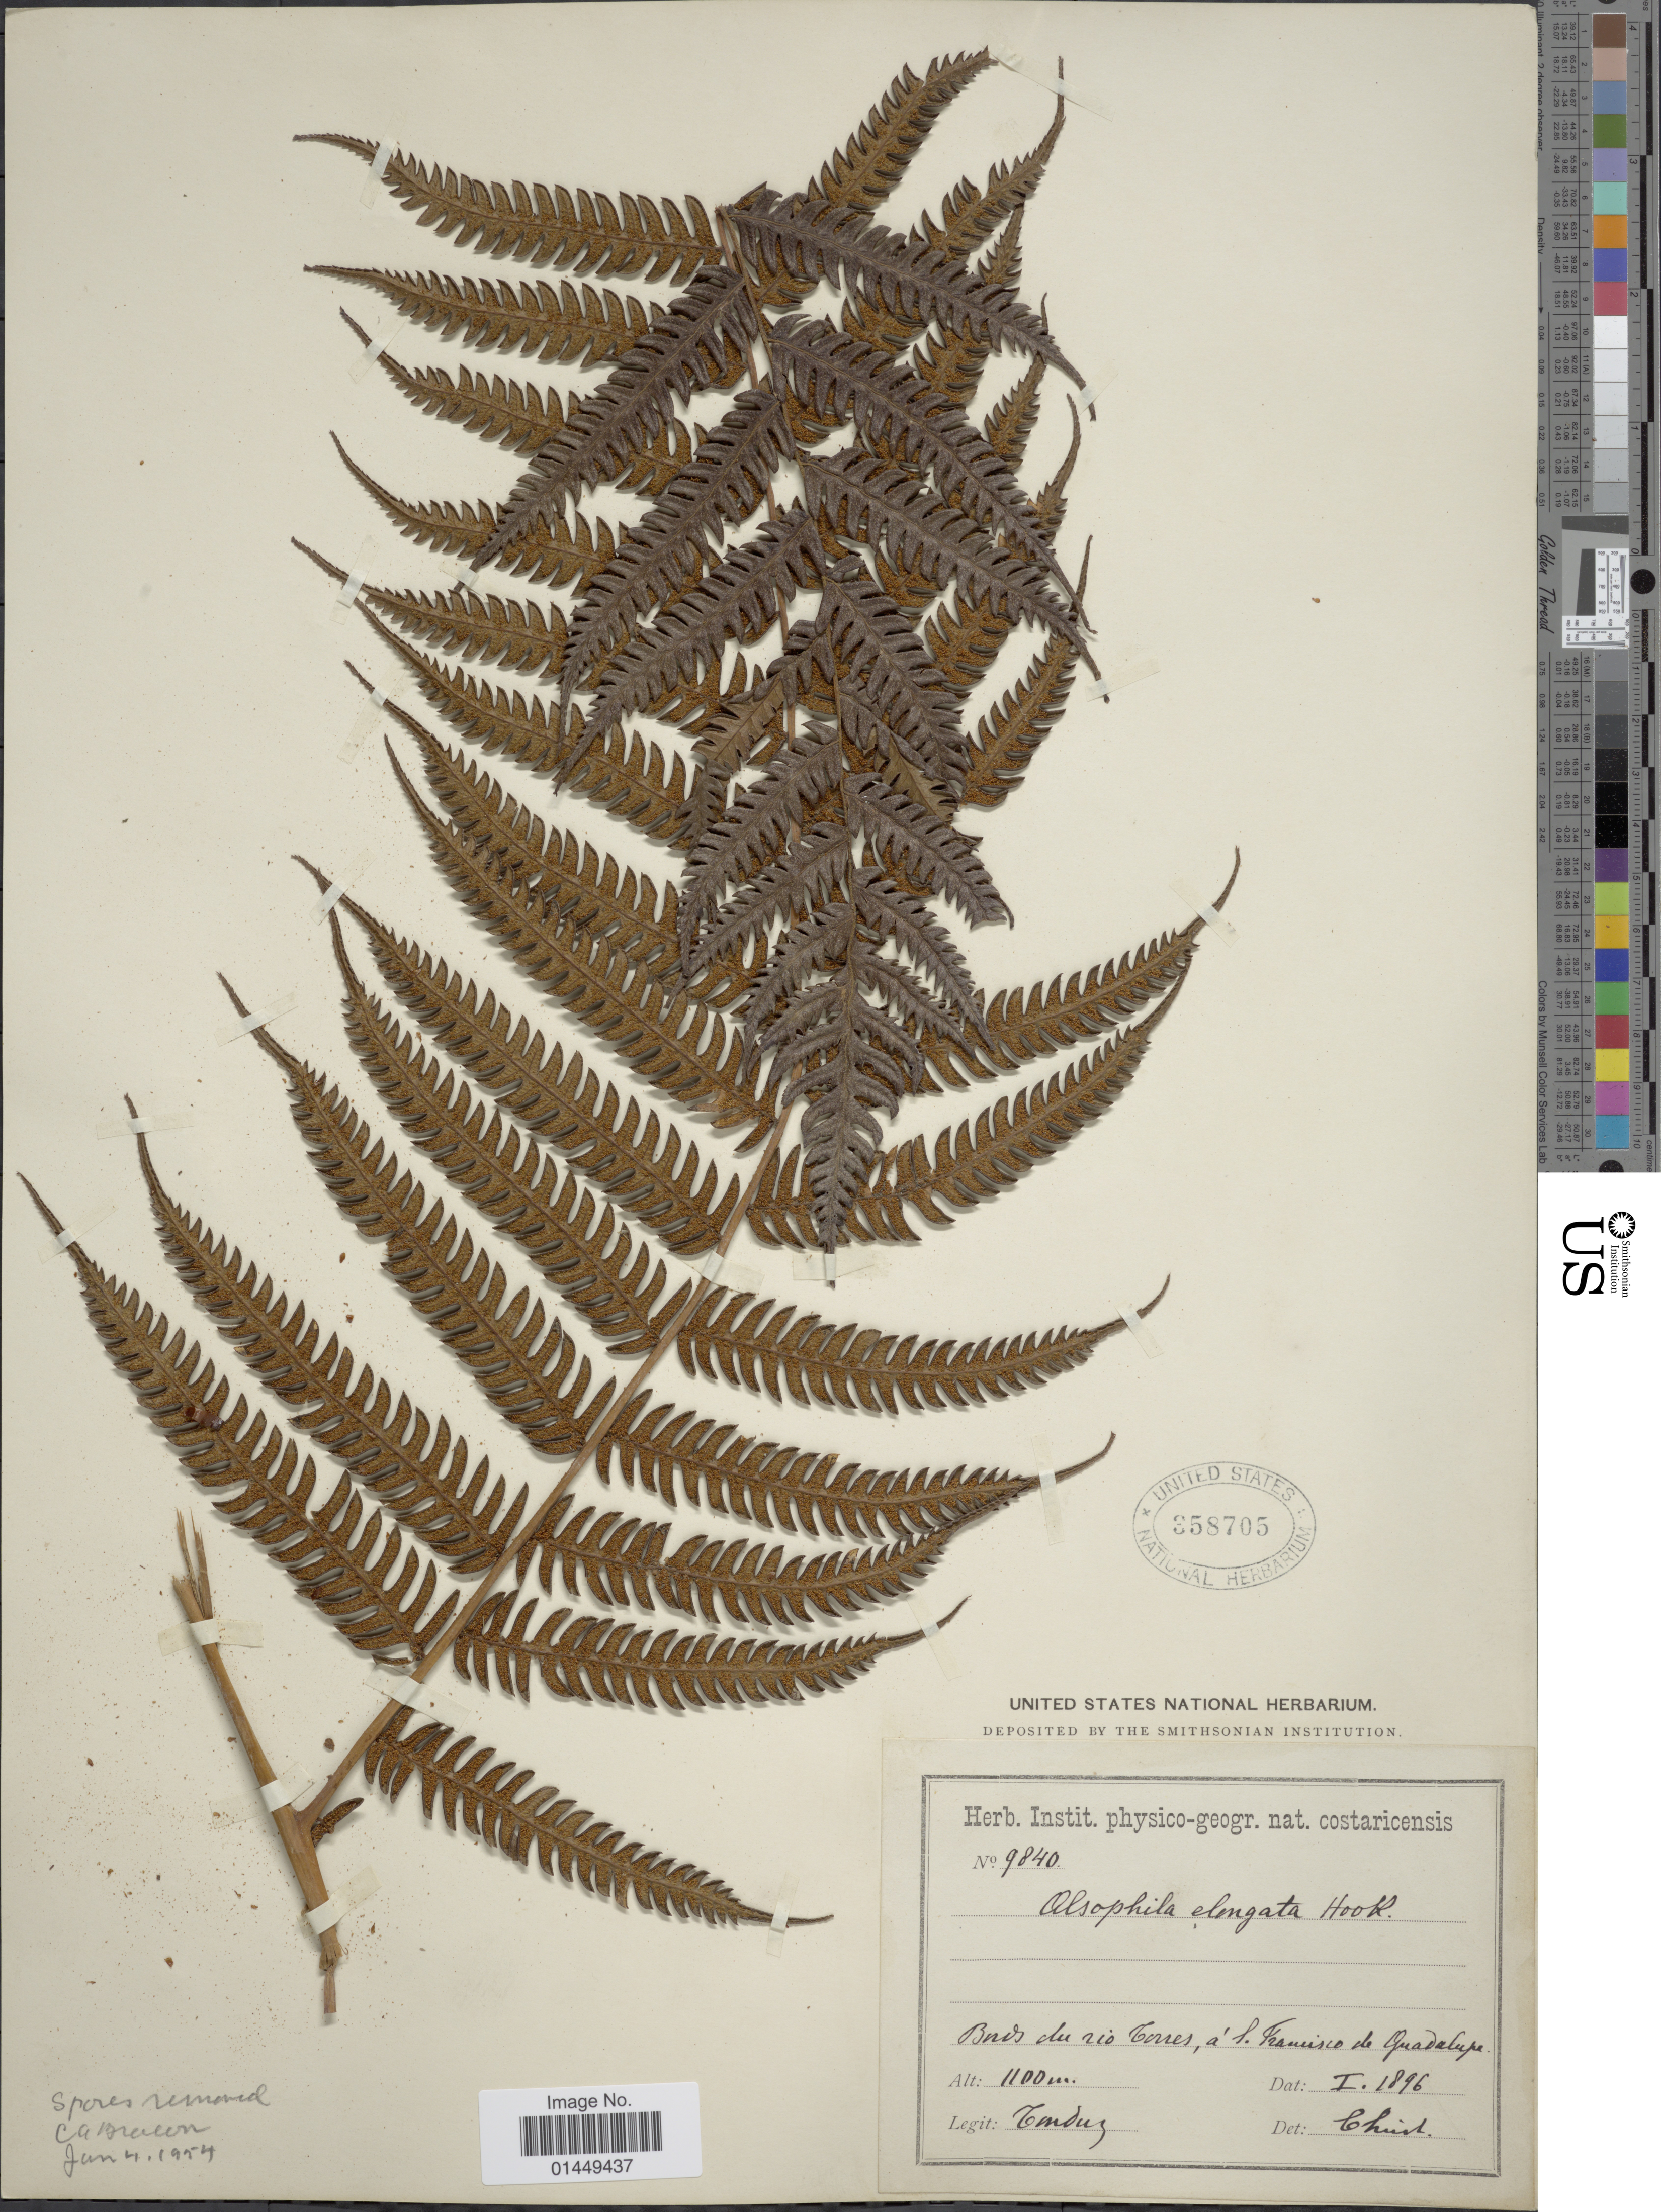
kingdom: Plantae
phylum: Tracheophyta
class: Polypodiopsida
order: Cyatheales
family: Cyatheaceae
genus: Cyathea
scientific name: Cyathea poeppigii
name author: (Hook.) Domin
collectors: A. Tonduz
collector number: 9840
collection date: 1896-01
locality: Bords du rio Torres, á S. Francisco de Guadalupe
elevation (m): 1100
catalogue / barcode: US 358705